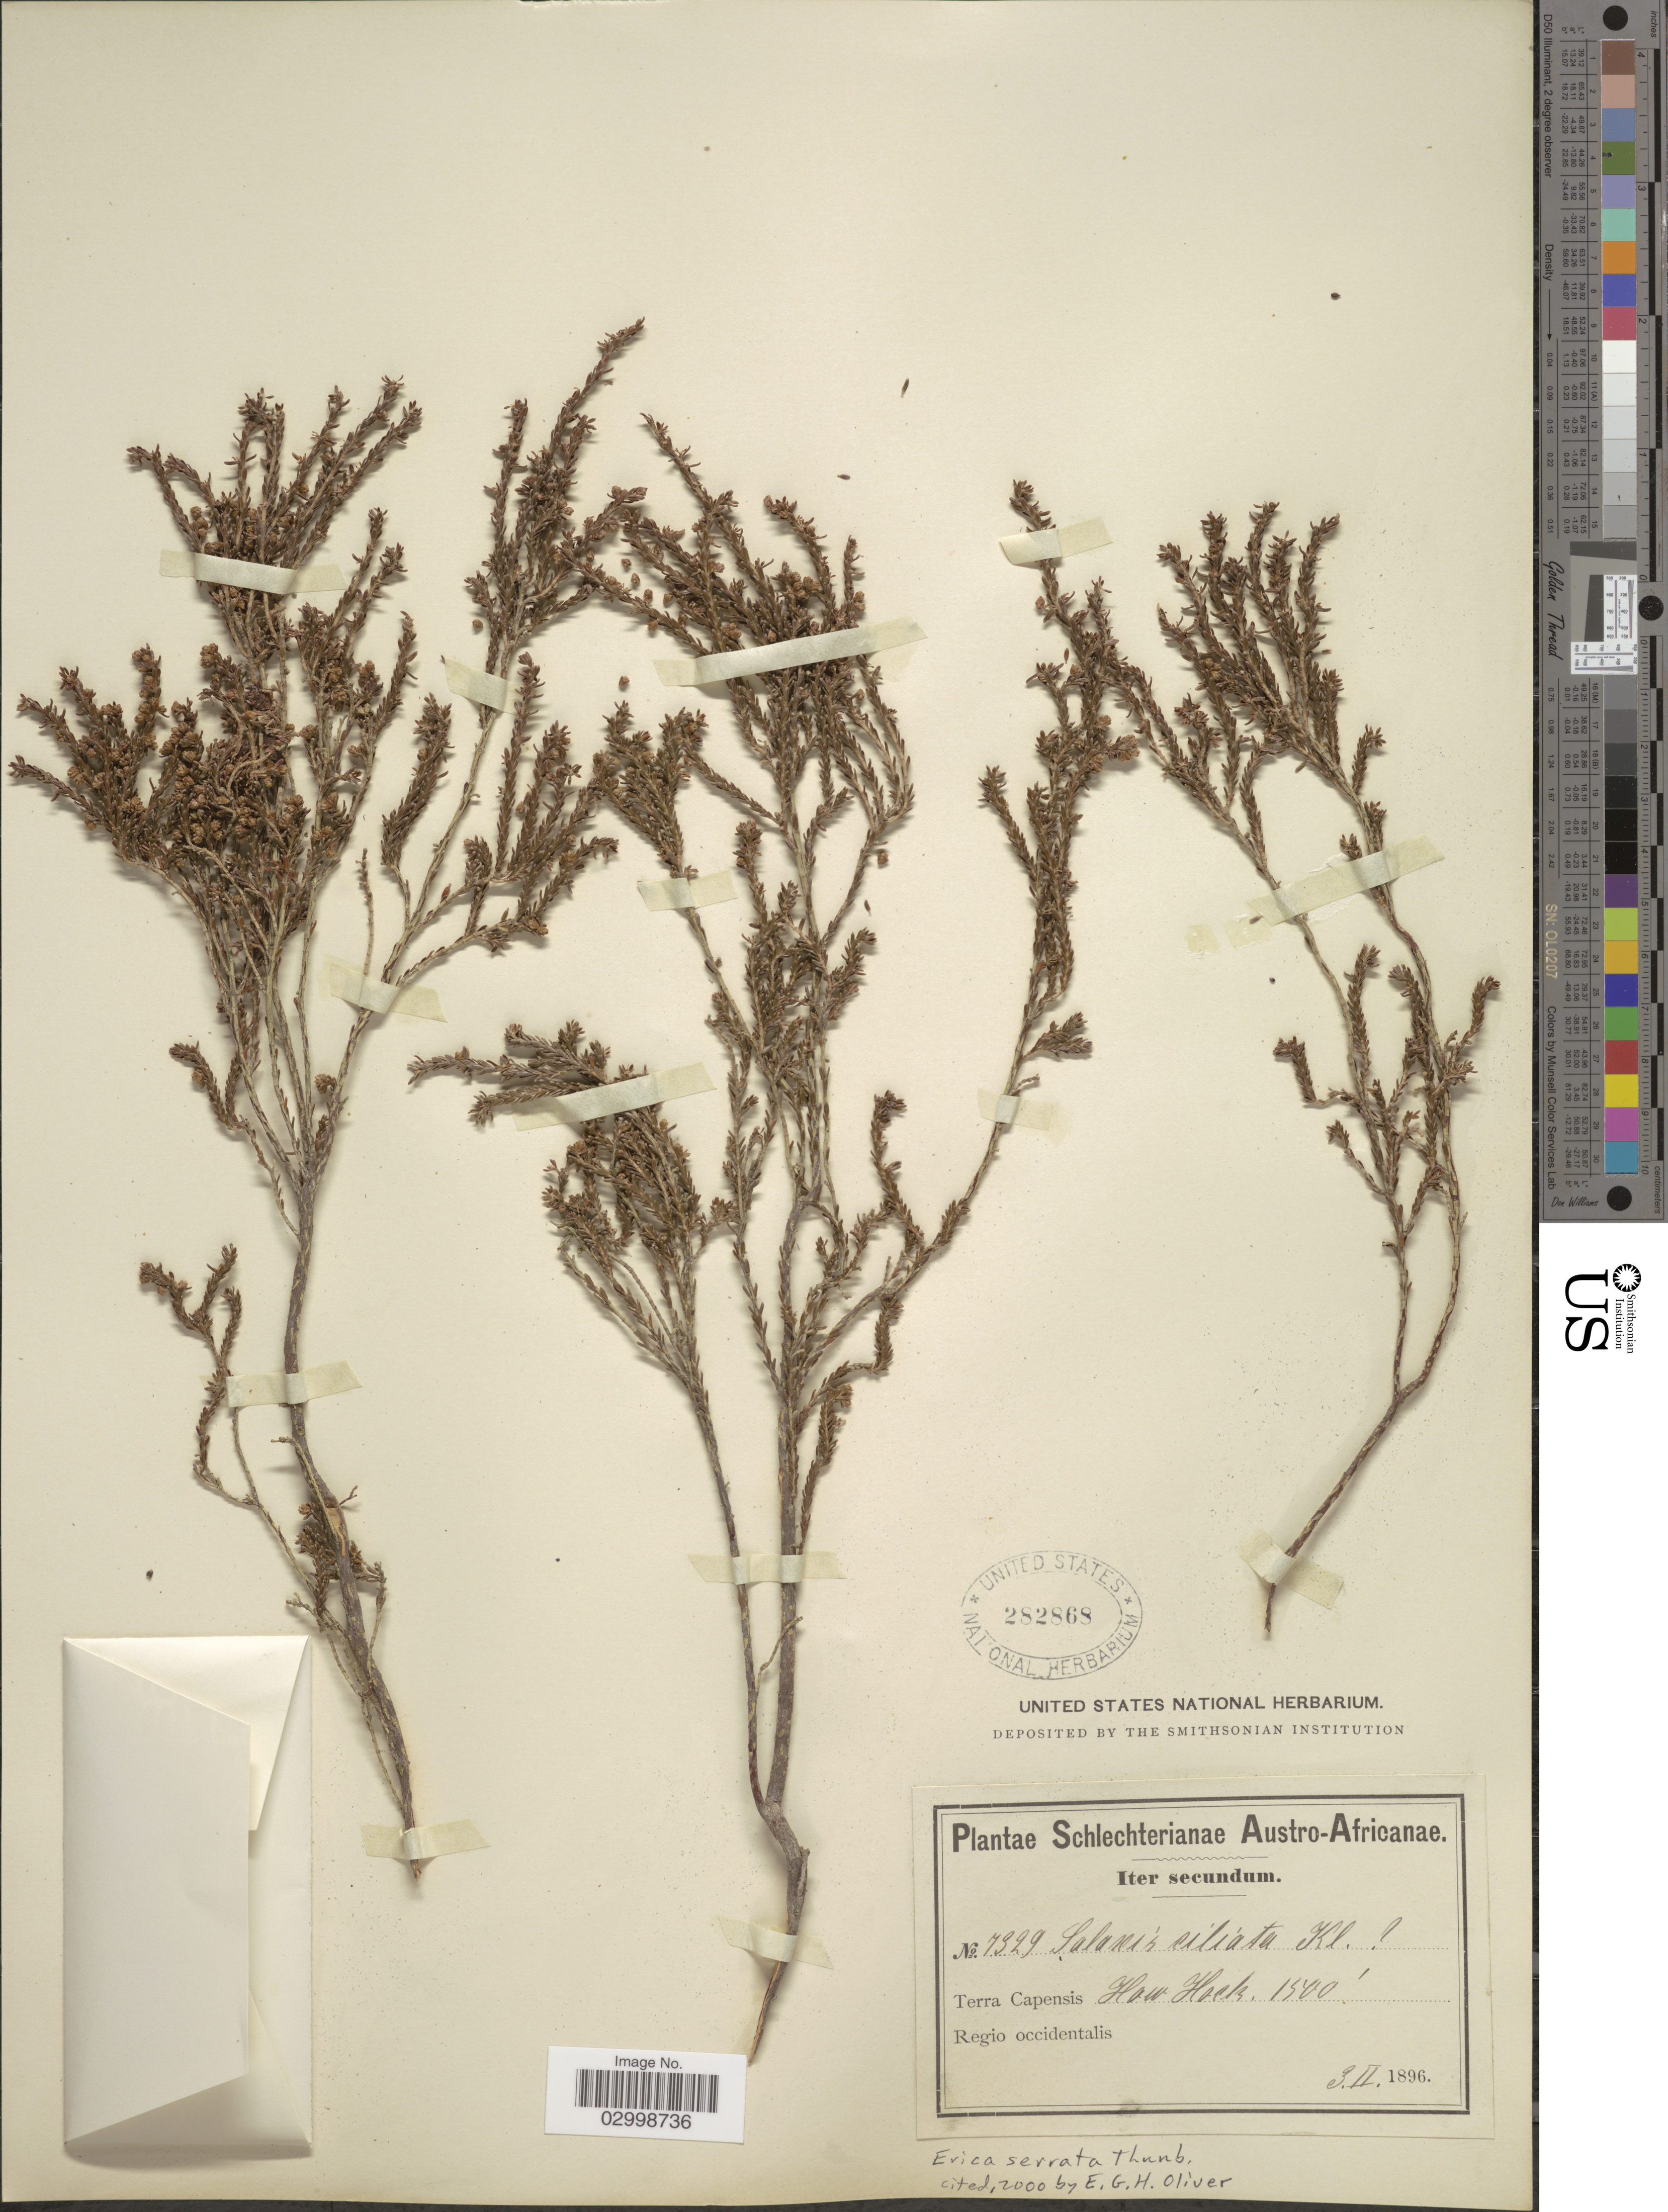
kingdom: Plantae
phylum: Tracheophyta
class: Magnoliopsida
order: Ericales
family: Ericaceae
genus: Erica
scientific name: Erica serrata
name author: Thunb.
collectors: Schlechter, --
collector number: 7329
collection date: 1896-02-03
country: South Africa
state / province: Western Cape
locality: Austro-Africanae. Terra Capensis. How Hoek. Regio occidentalis.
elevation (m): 457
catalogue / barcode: US 282868